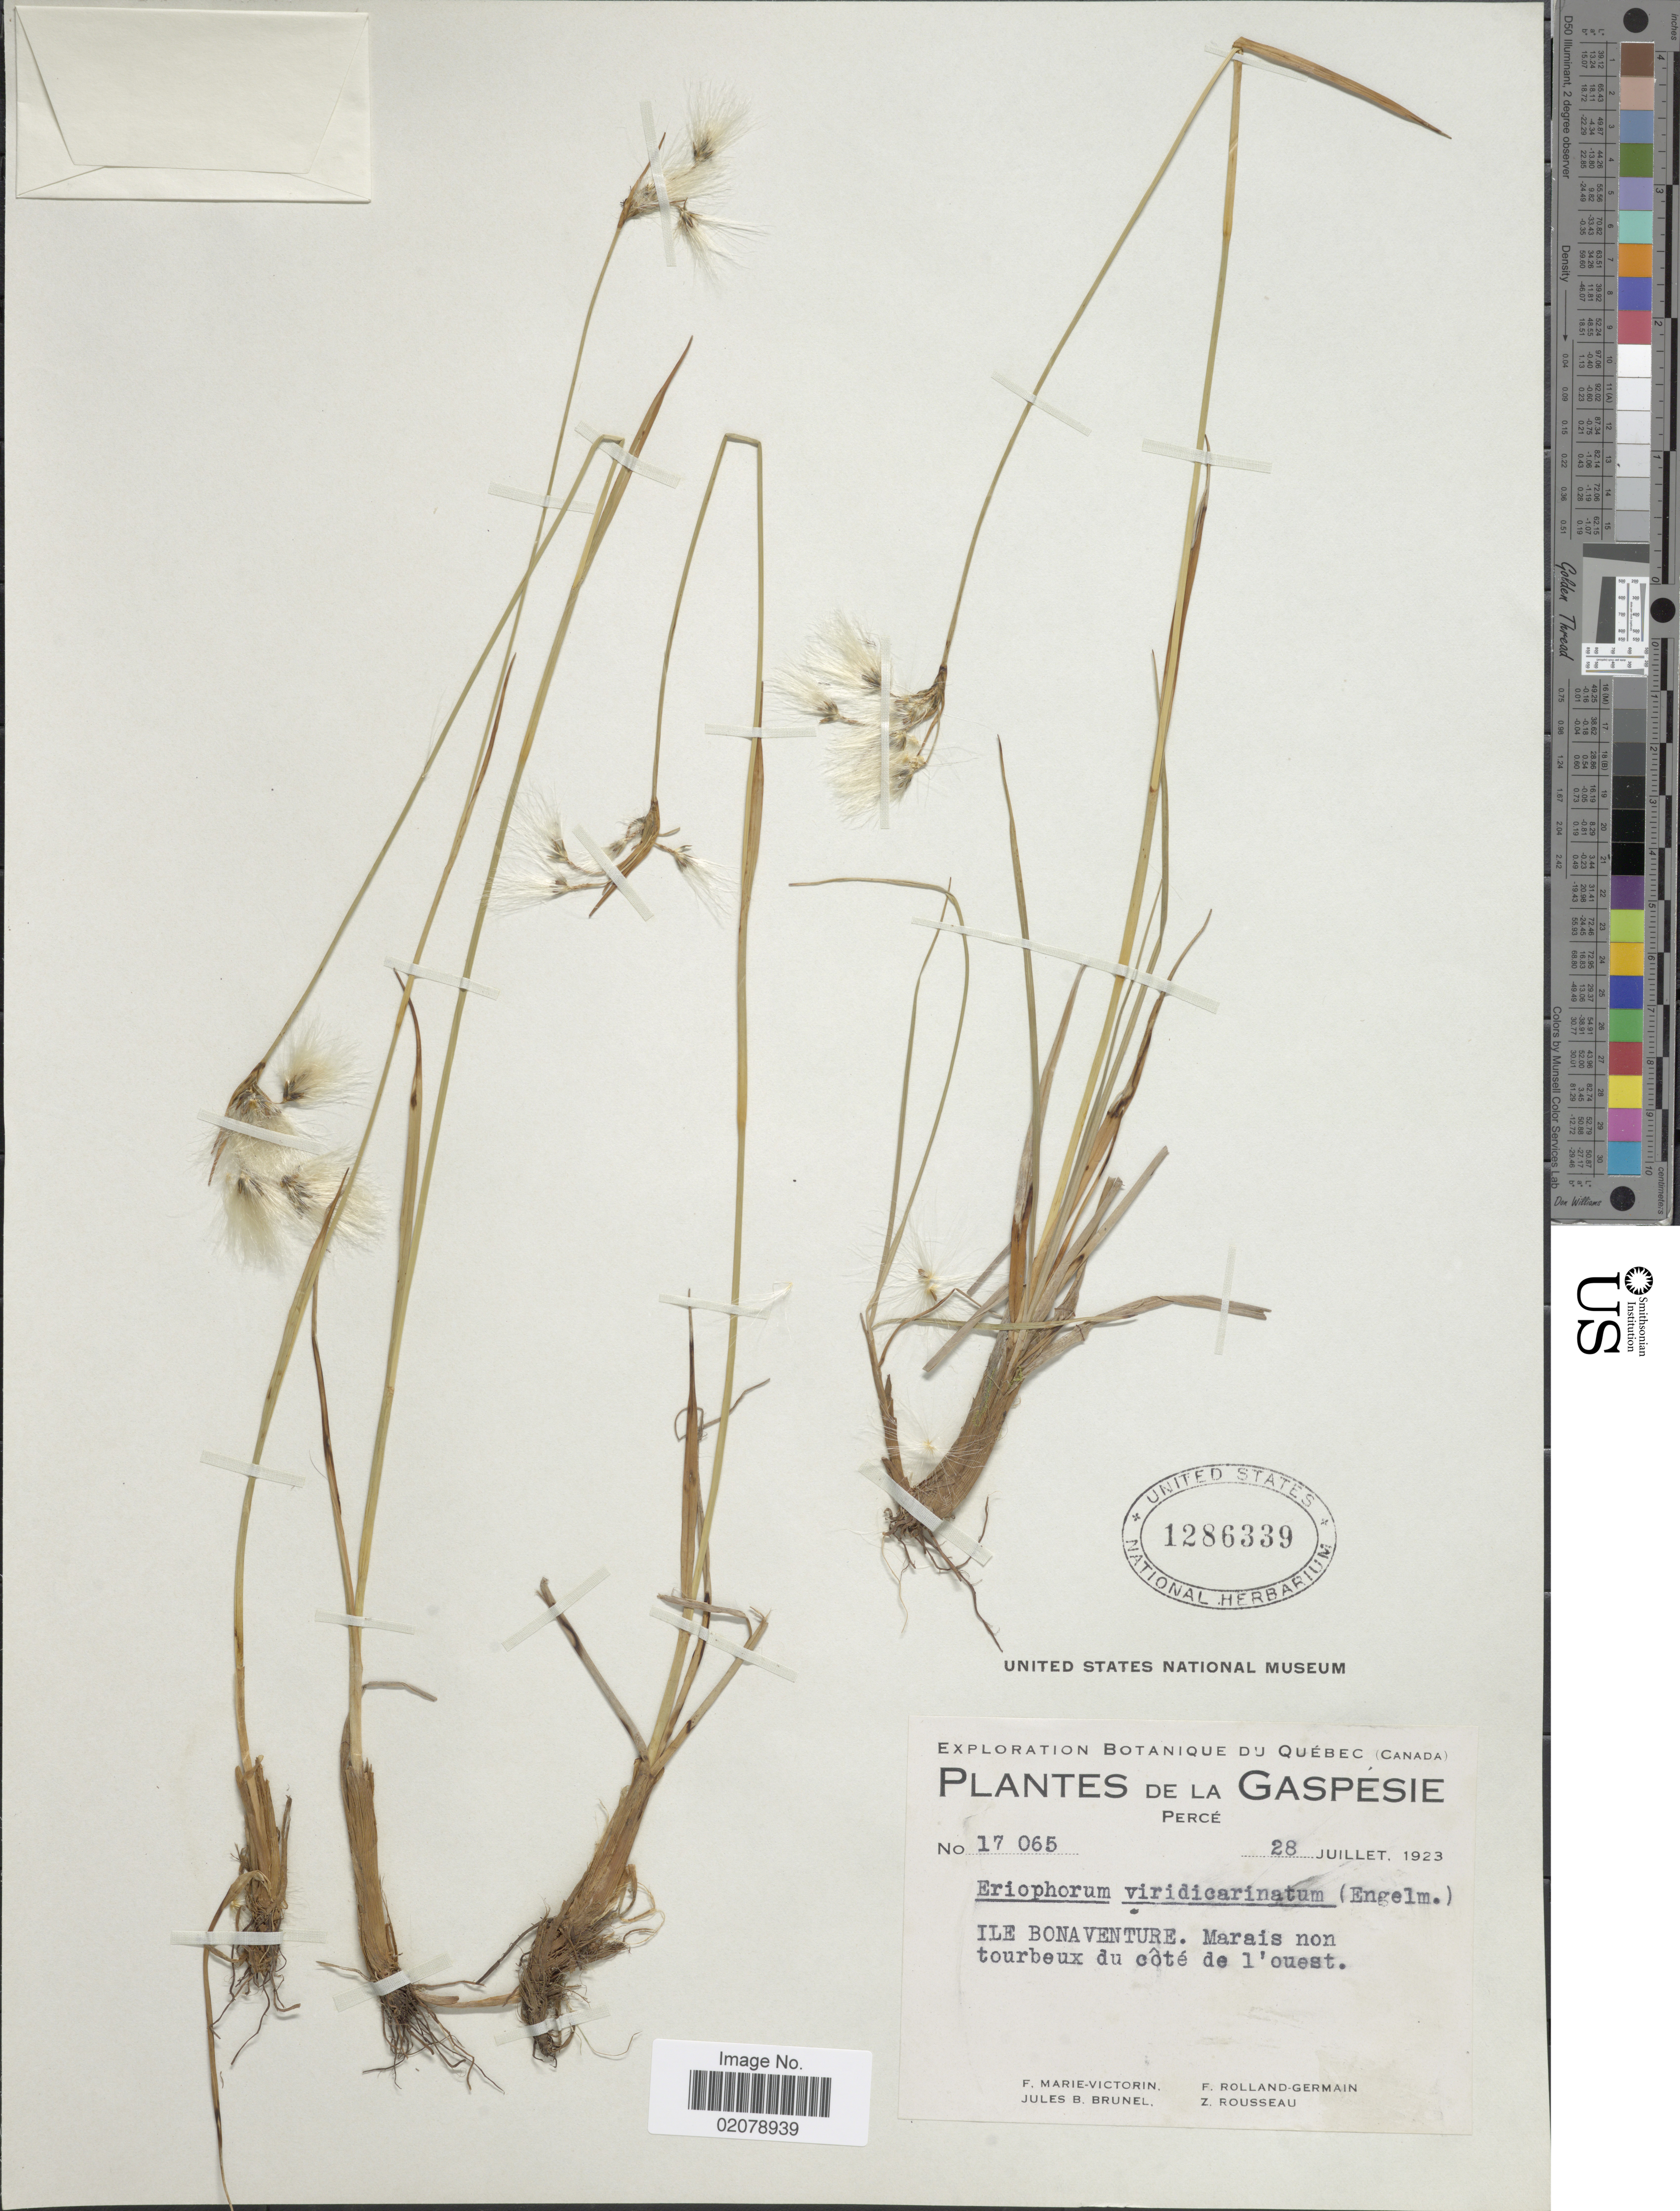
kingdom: Plantae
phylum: Tracheophyta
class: Liliopsida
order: Poales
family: Cyperaceae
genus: Eriophorum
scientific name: Eriophorum viridicarinatum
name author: (Englem.) Fernald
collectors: F. Marie-Victorin, J. Brunel, Rolland-Germain & Z. Rousseau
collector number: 17065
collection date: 1923-07-28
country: Canada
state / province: Quebec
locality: Gaspésie. Percé. Ile Bonaventure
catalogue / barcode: US 1286339